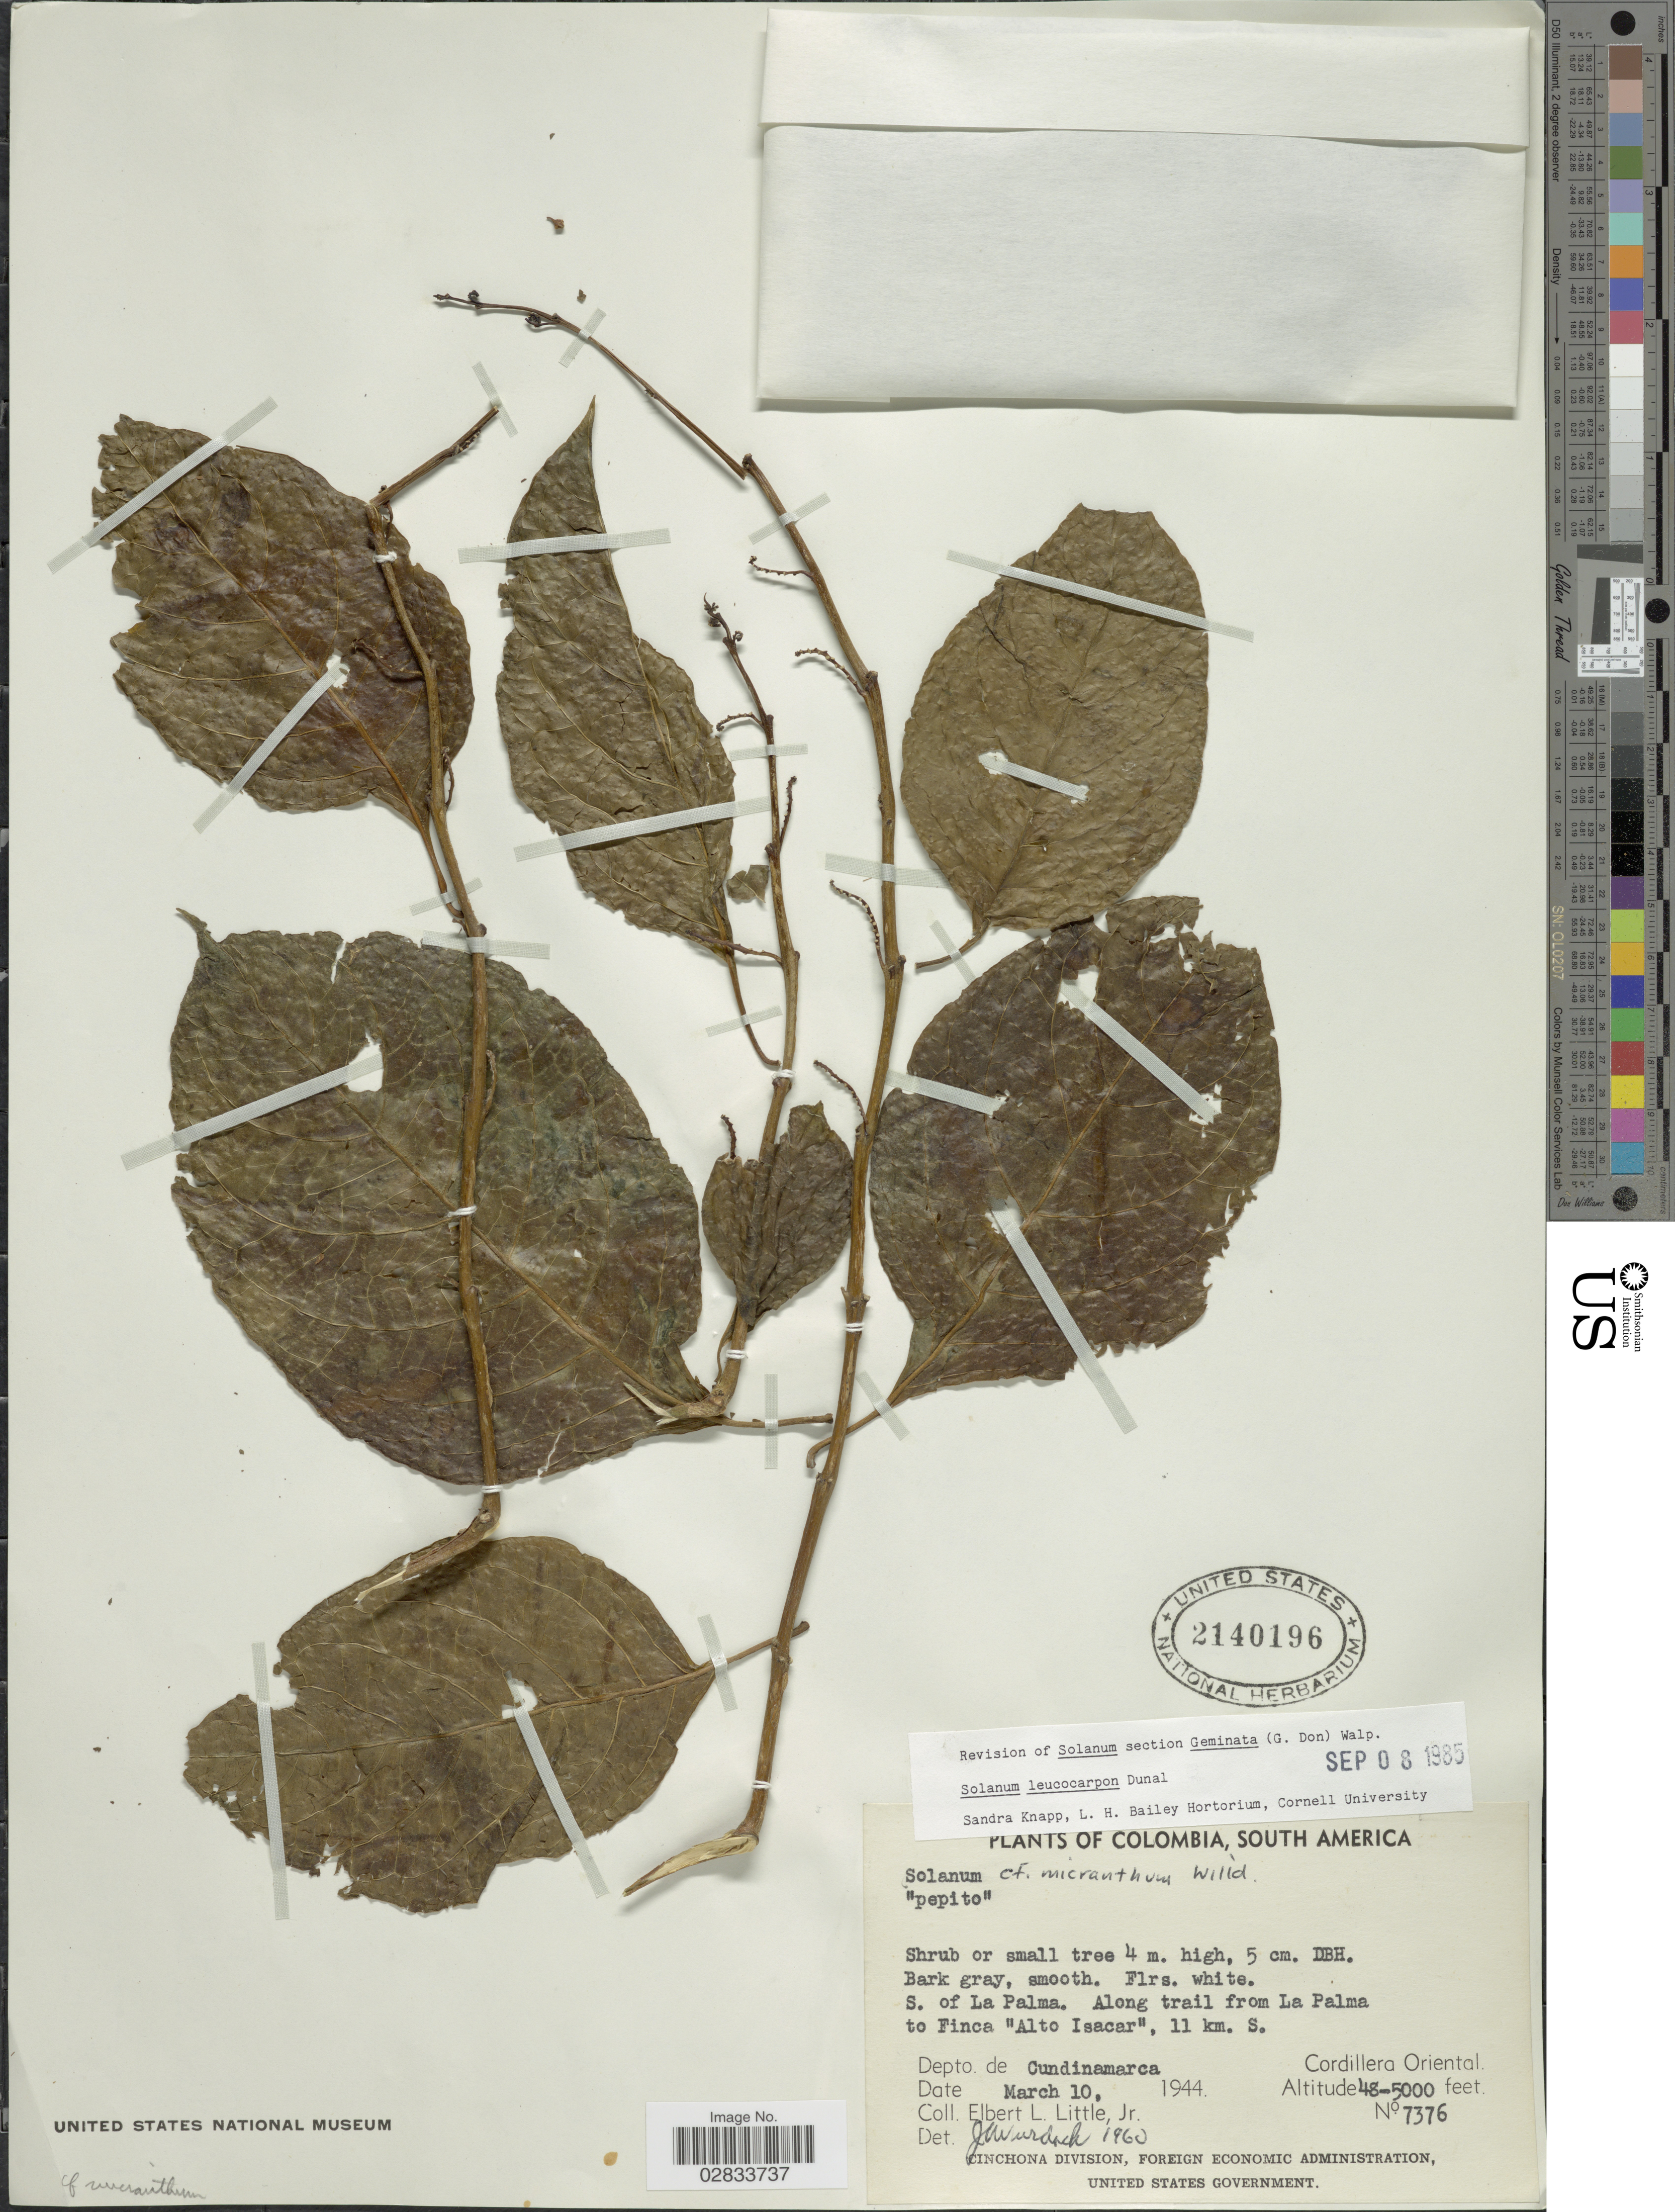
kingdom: Plantae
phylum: Tracheophyta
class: Magnoliopsida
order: Solanales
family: Solanaceae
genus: Solanum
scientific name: Solanum leucocarpon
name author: Dunal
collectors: E. L. Little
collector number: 7376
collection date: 1944-03-10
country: Colombia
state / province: Cundinamarca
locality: S. of La Palma, Along trail from La Palma to Finca "Alto Isacar", 11 km. S., Depto. de Cundinamarca, Cordillera Oriental.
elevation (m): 1463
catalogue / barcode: US 2140196